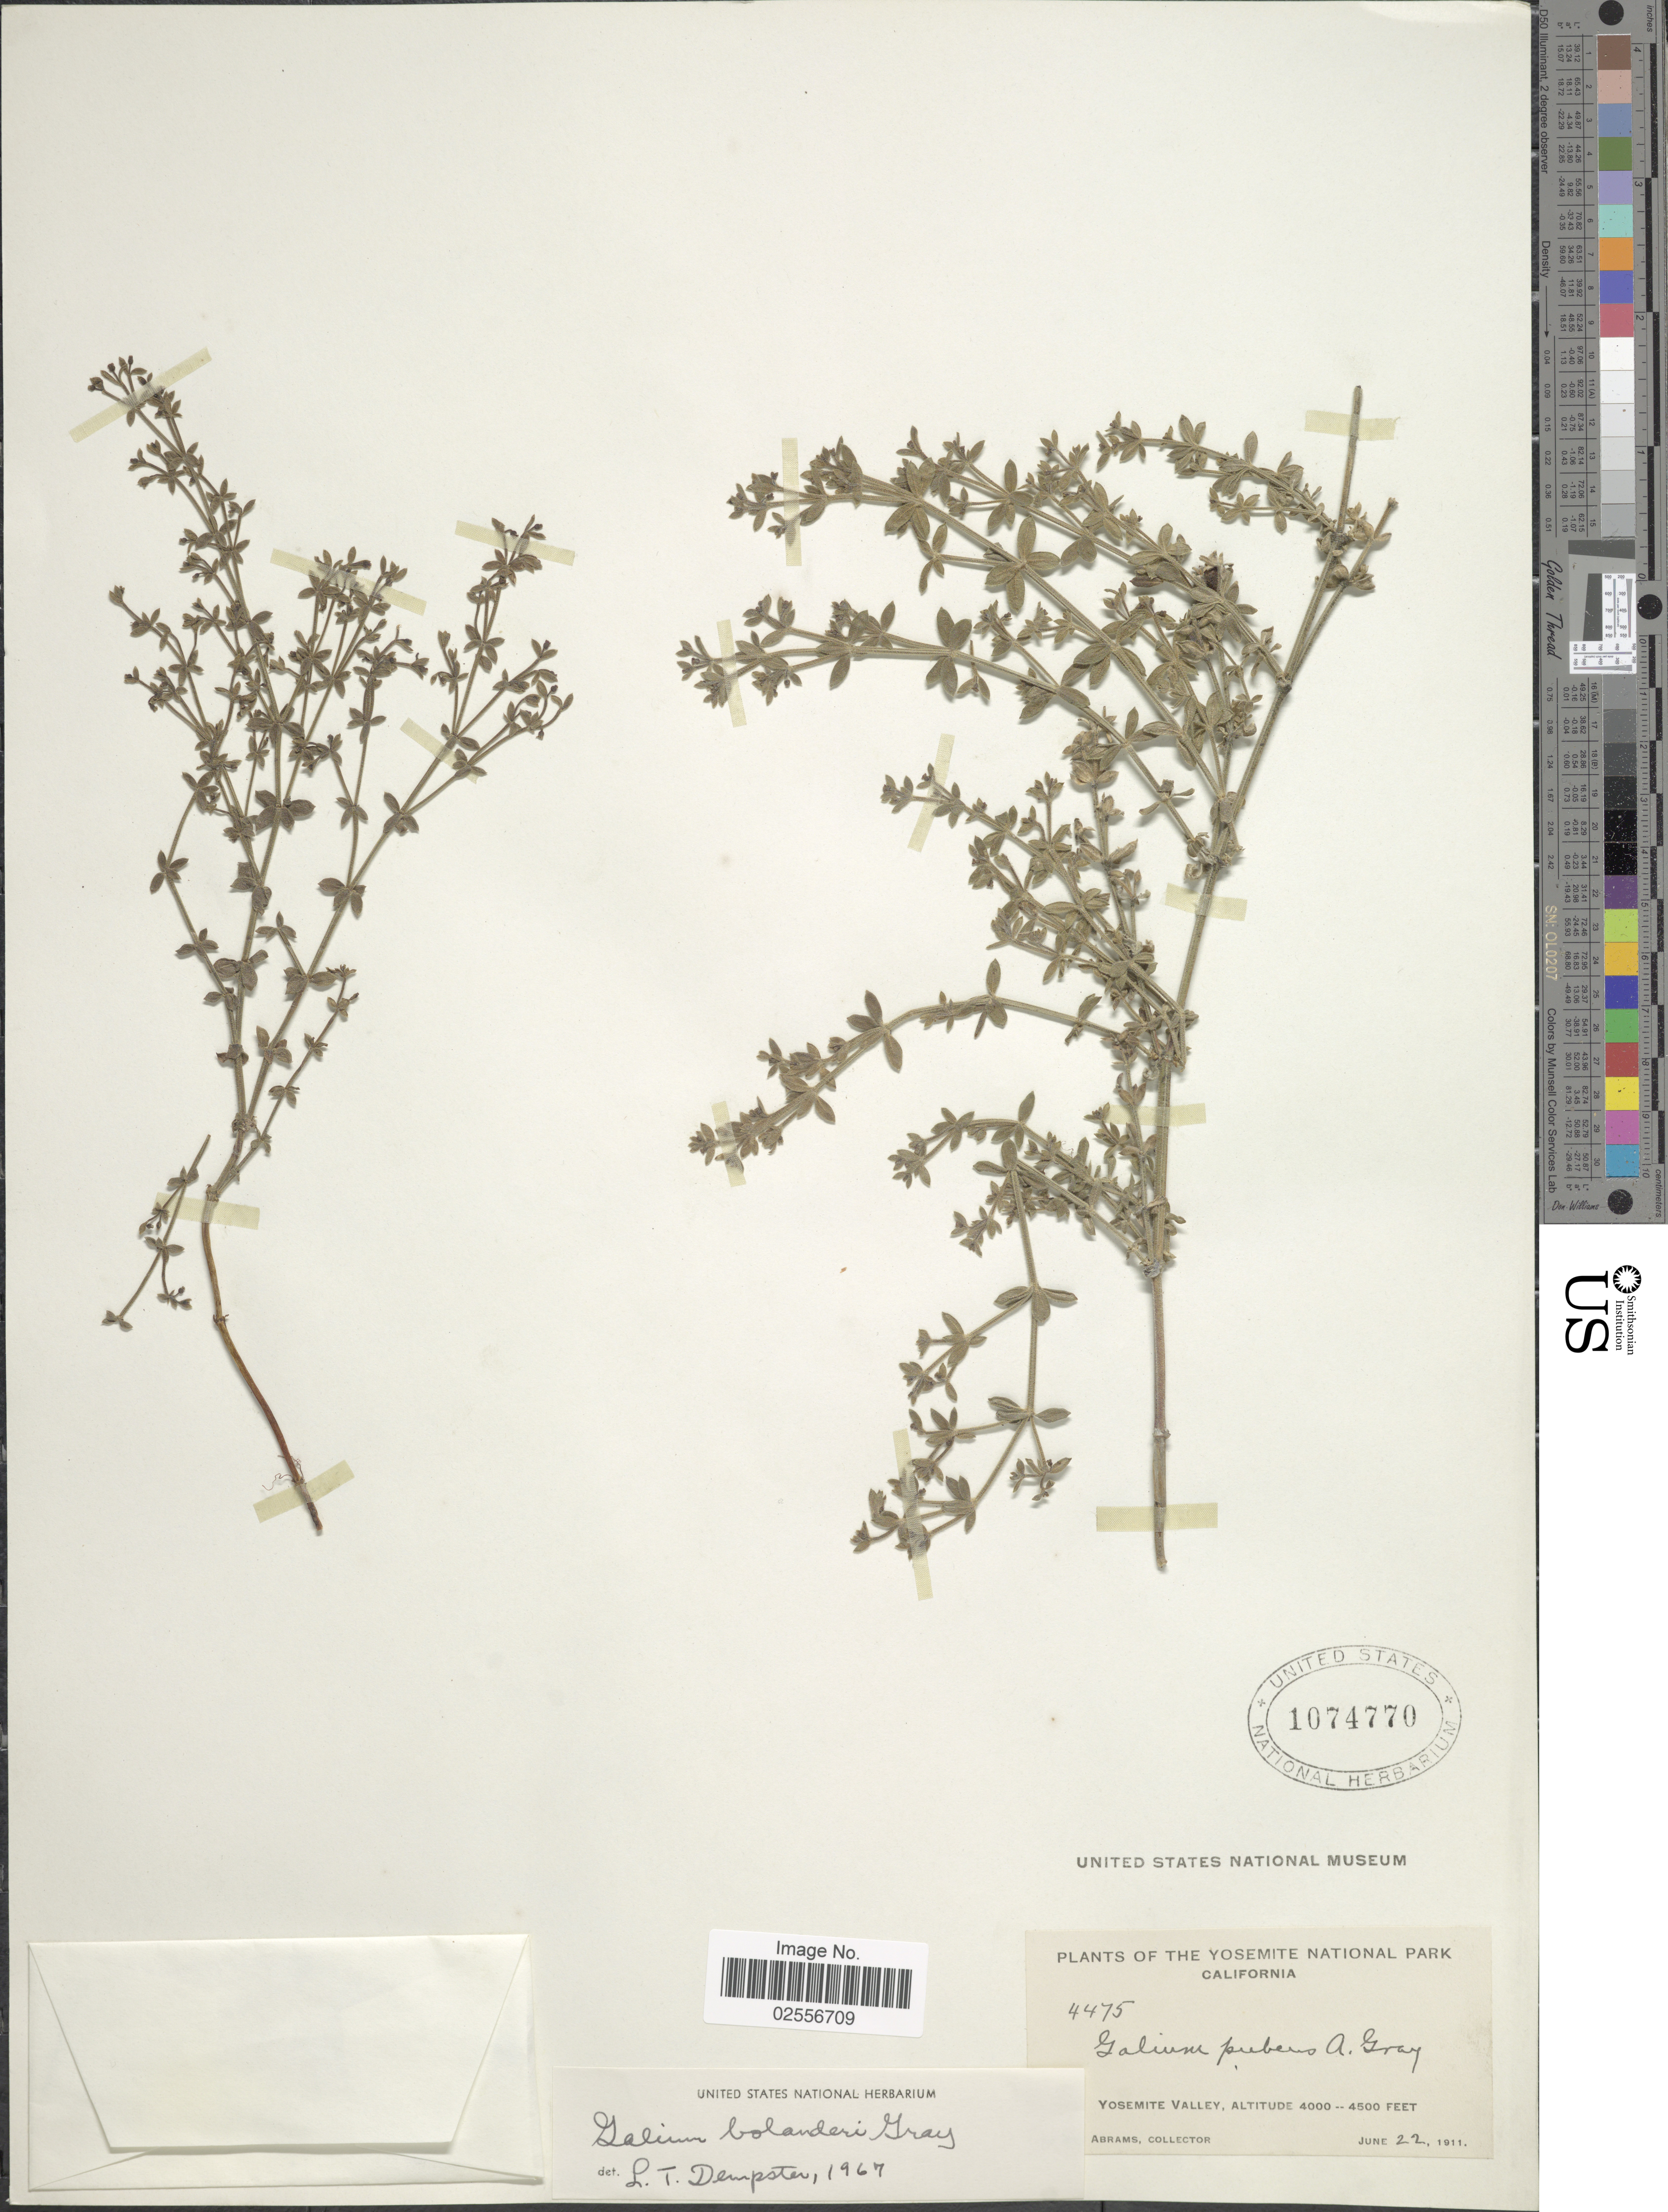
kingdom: Plantae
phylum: Tracheophyta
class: Magnoliopsida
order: Gentianales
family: Rubiaceae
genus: Galium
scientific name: Galium bolanderi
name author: A. Gray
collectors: L. Abrams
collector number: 4475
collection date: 1911-06-22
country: United States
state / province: California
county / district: Mariposa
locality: Yosemite National Park. Yosemite Valley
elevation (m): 1219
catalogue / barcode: US 1074770